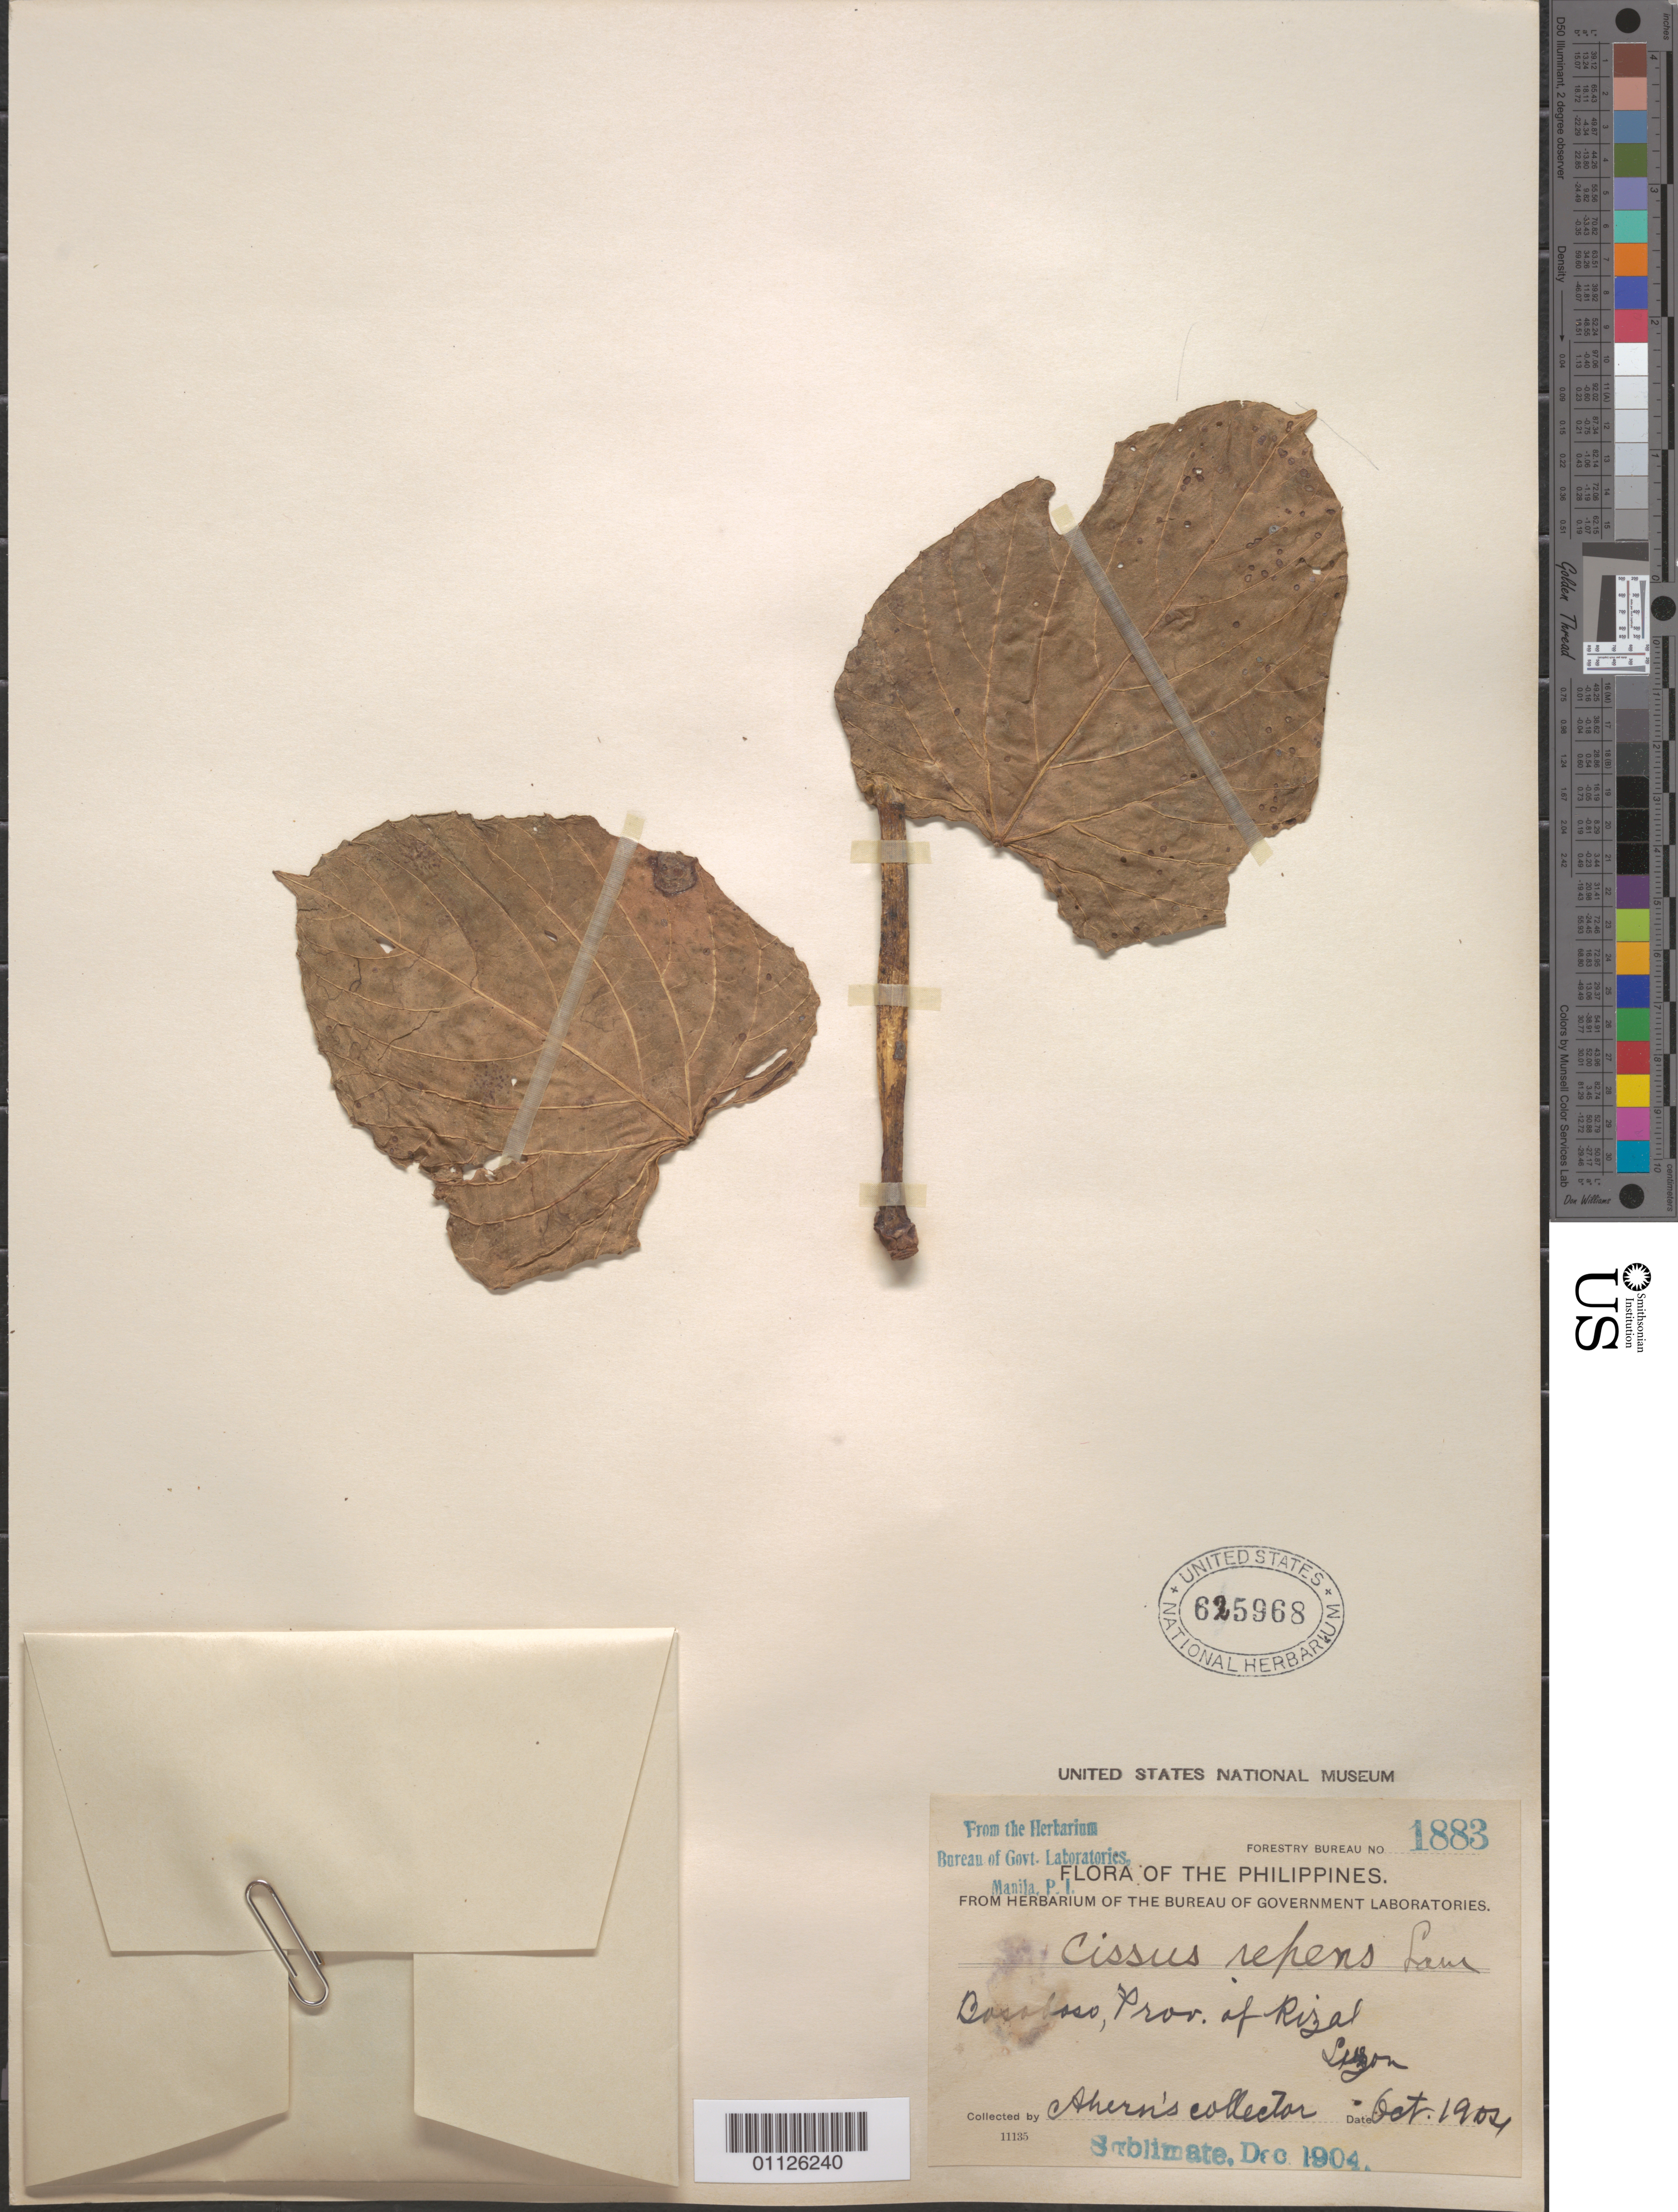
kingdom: Plantae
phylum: Tracheophyta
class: Magnoliopsida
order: Vitales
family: Vitaceae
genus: Cissus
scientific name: Cissus repens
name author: Lam.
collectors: G. Ahern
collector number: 1883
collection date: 1904-10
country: Philippines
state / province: Calabarzon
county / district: Rizal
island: Luzon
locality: Bosoboso. Luzon.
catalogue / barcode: US 625968